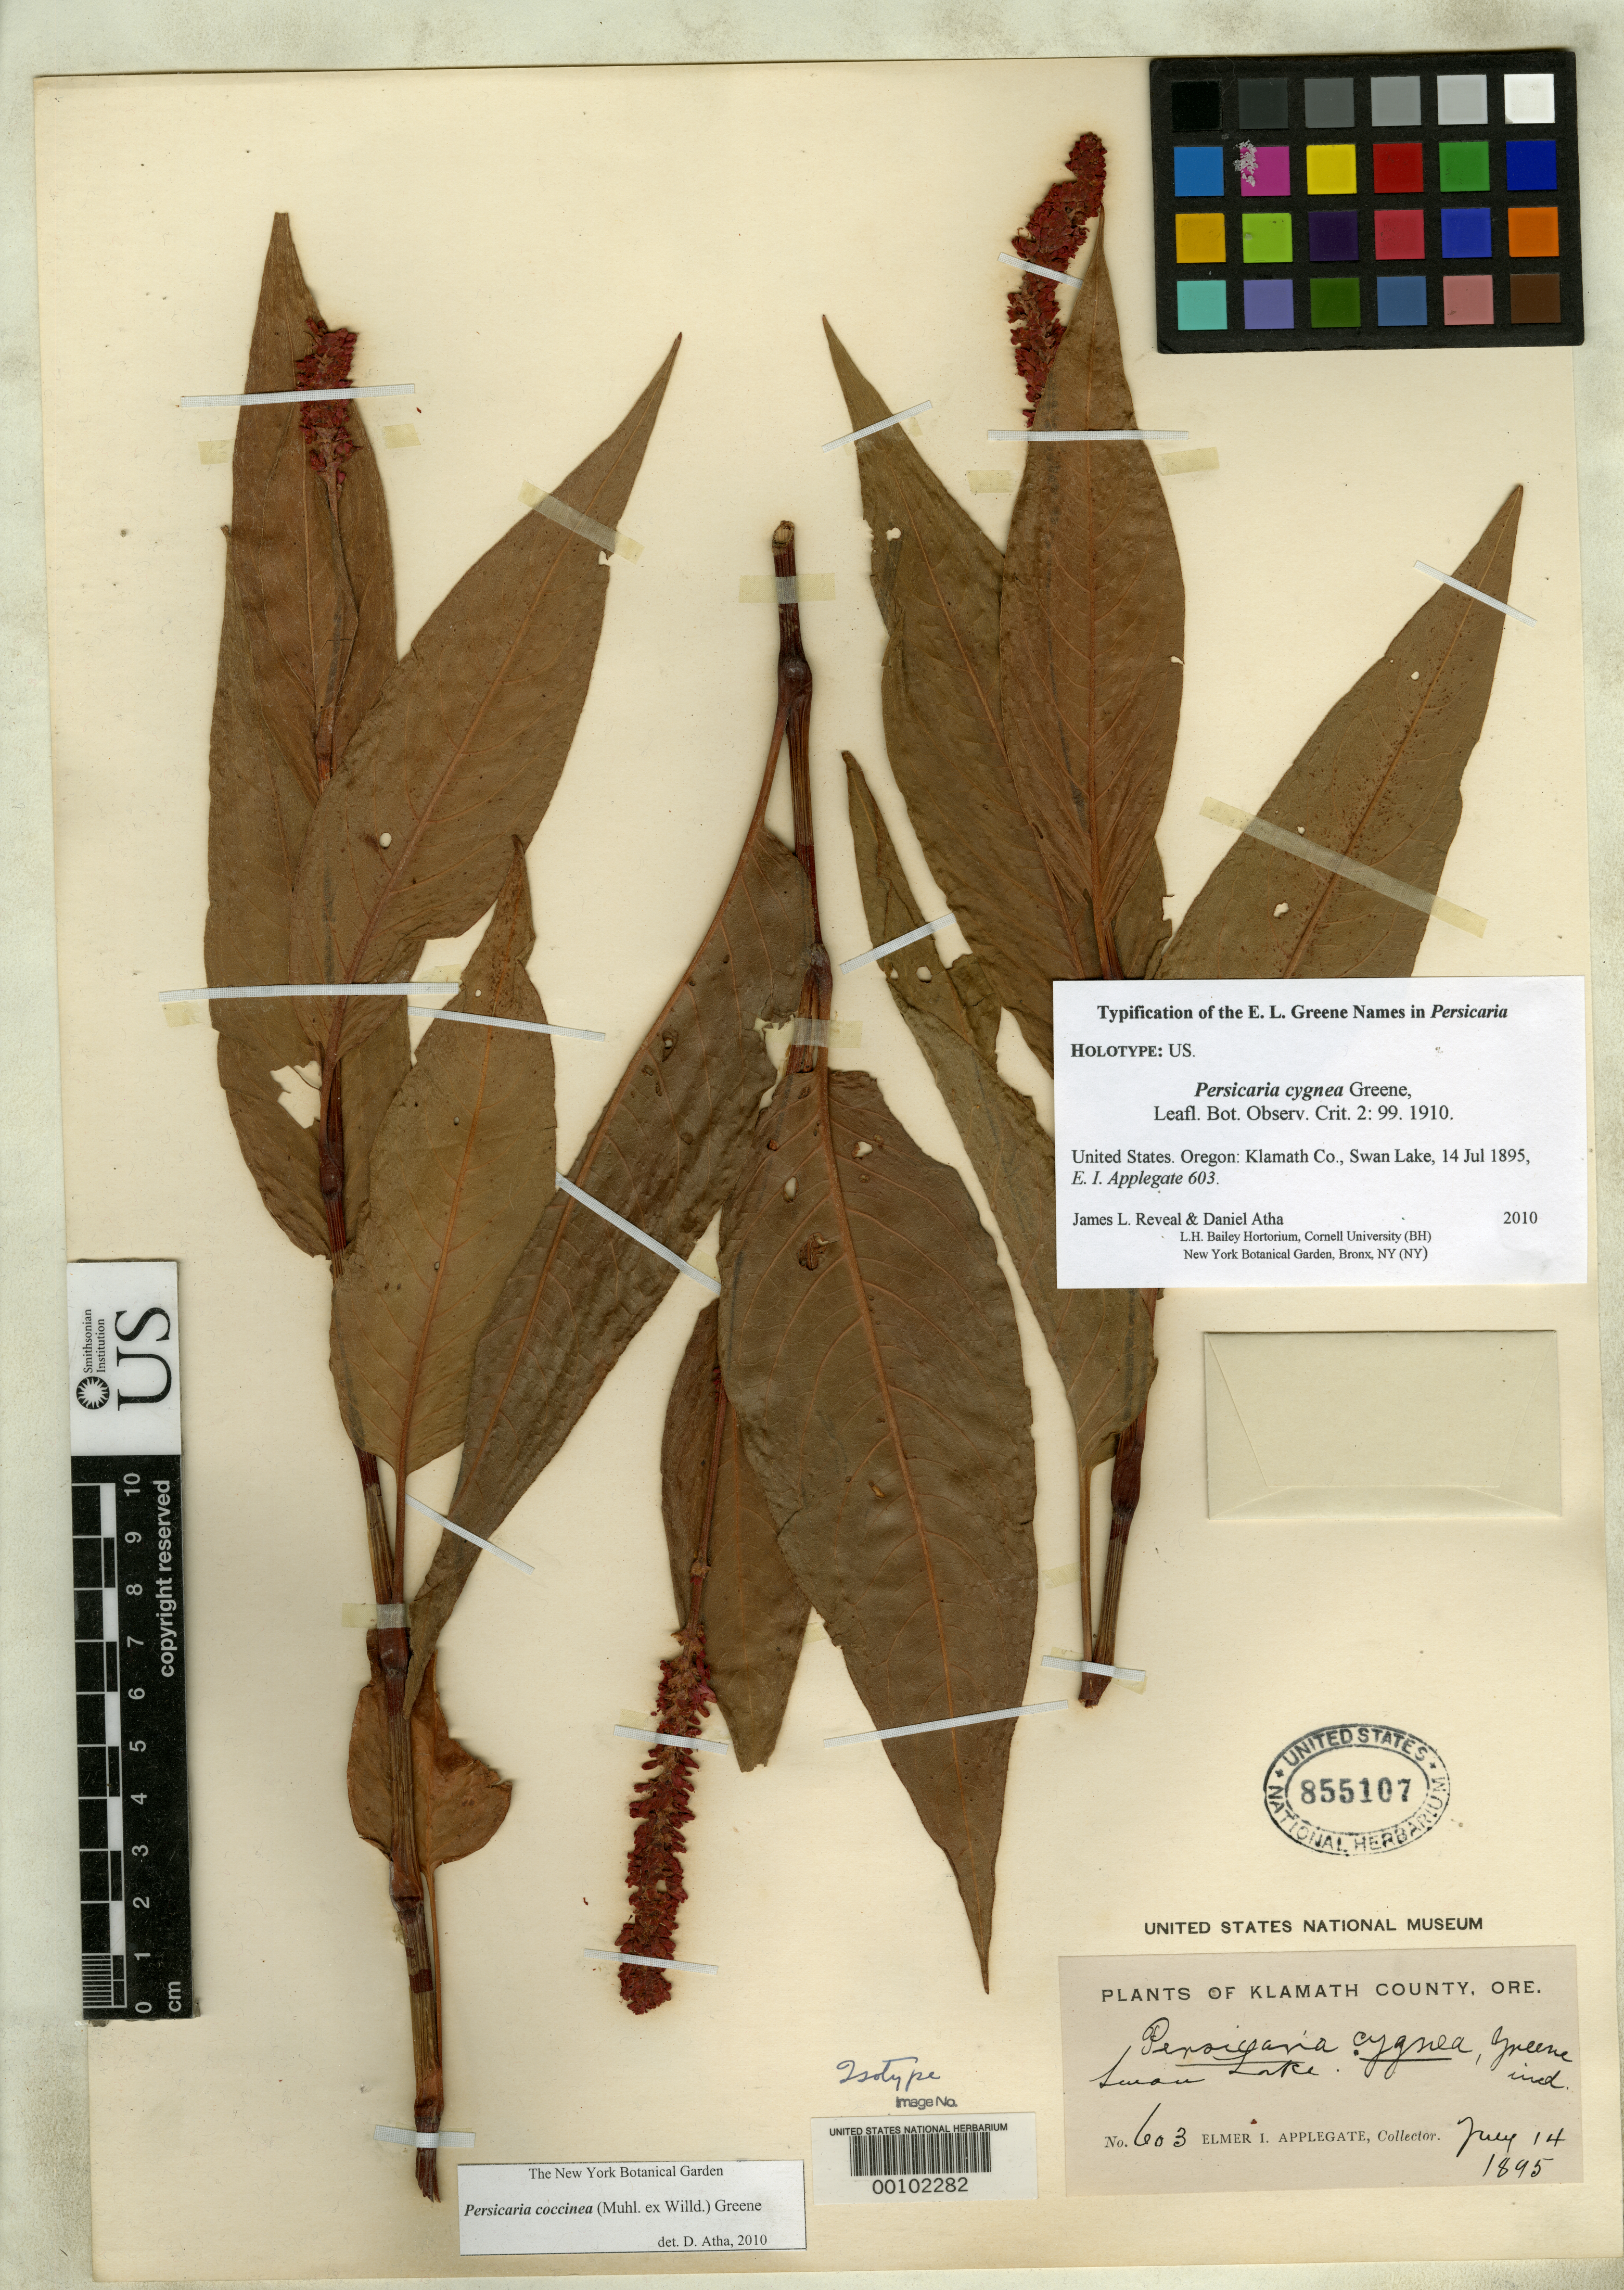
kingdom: Plantae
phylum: Tracheophyta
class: Magnoliopsida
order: Caryophyllales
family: Polygonaceae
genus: Persicaria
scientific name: Persicaria cygnea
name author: Greene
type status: Holotype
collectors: E. I. Applegate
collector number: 603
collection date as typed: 14 Jul 1895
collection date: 1895-07-14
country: United States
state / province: Oregon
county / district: Klamath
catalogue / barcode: US 855107